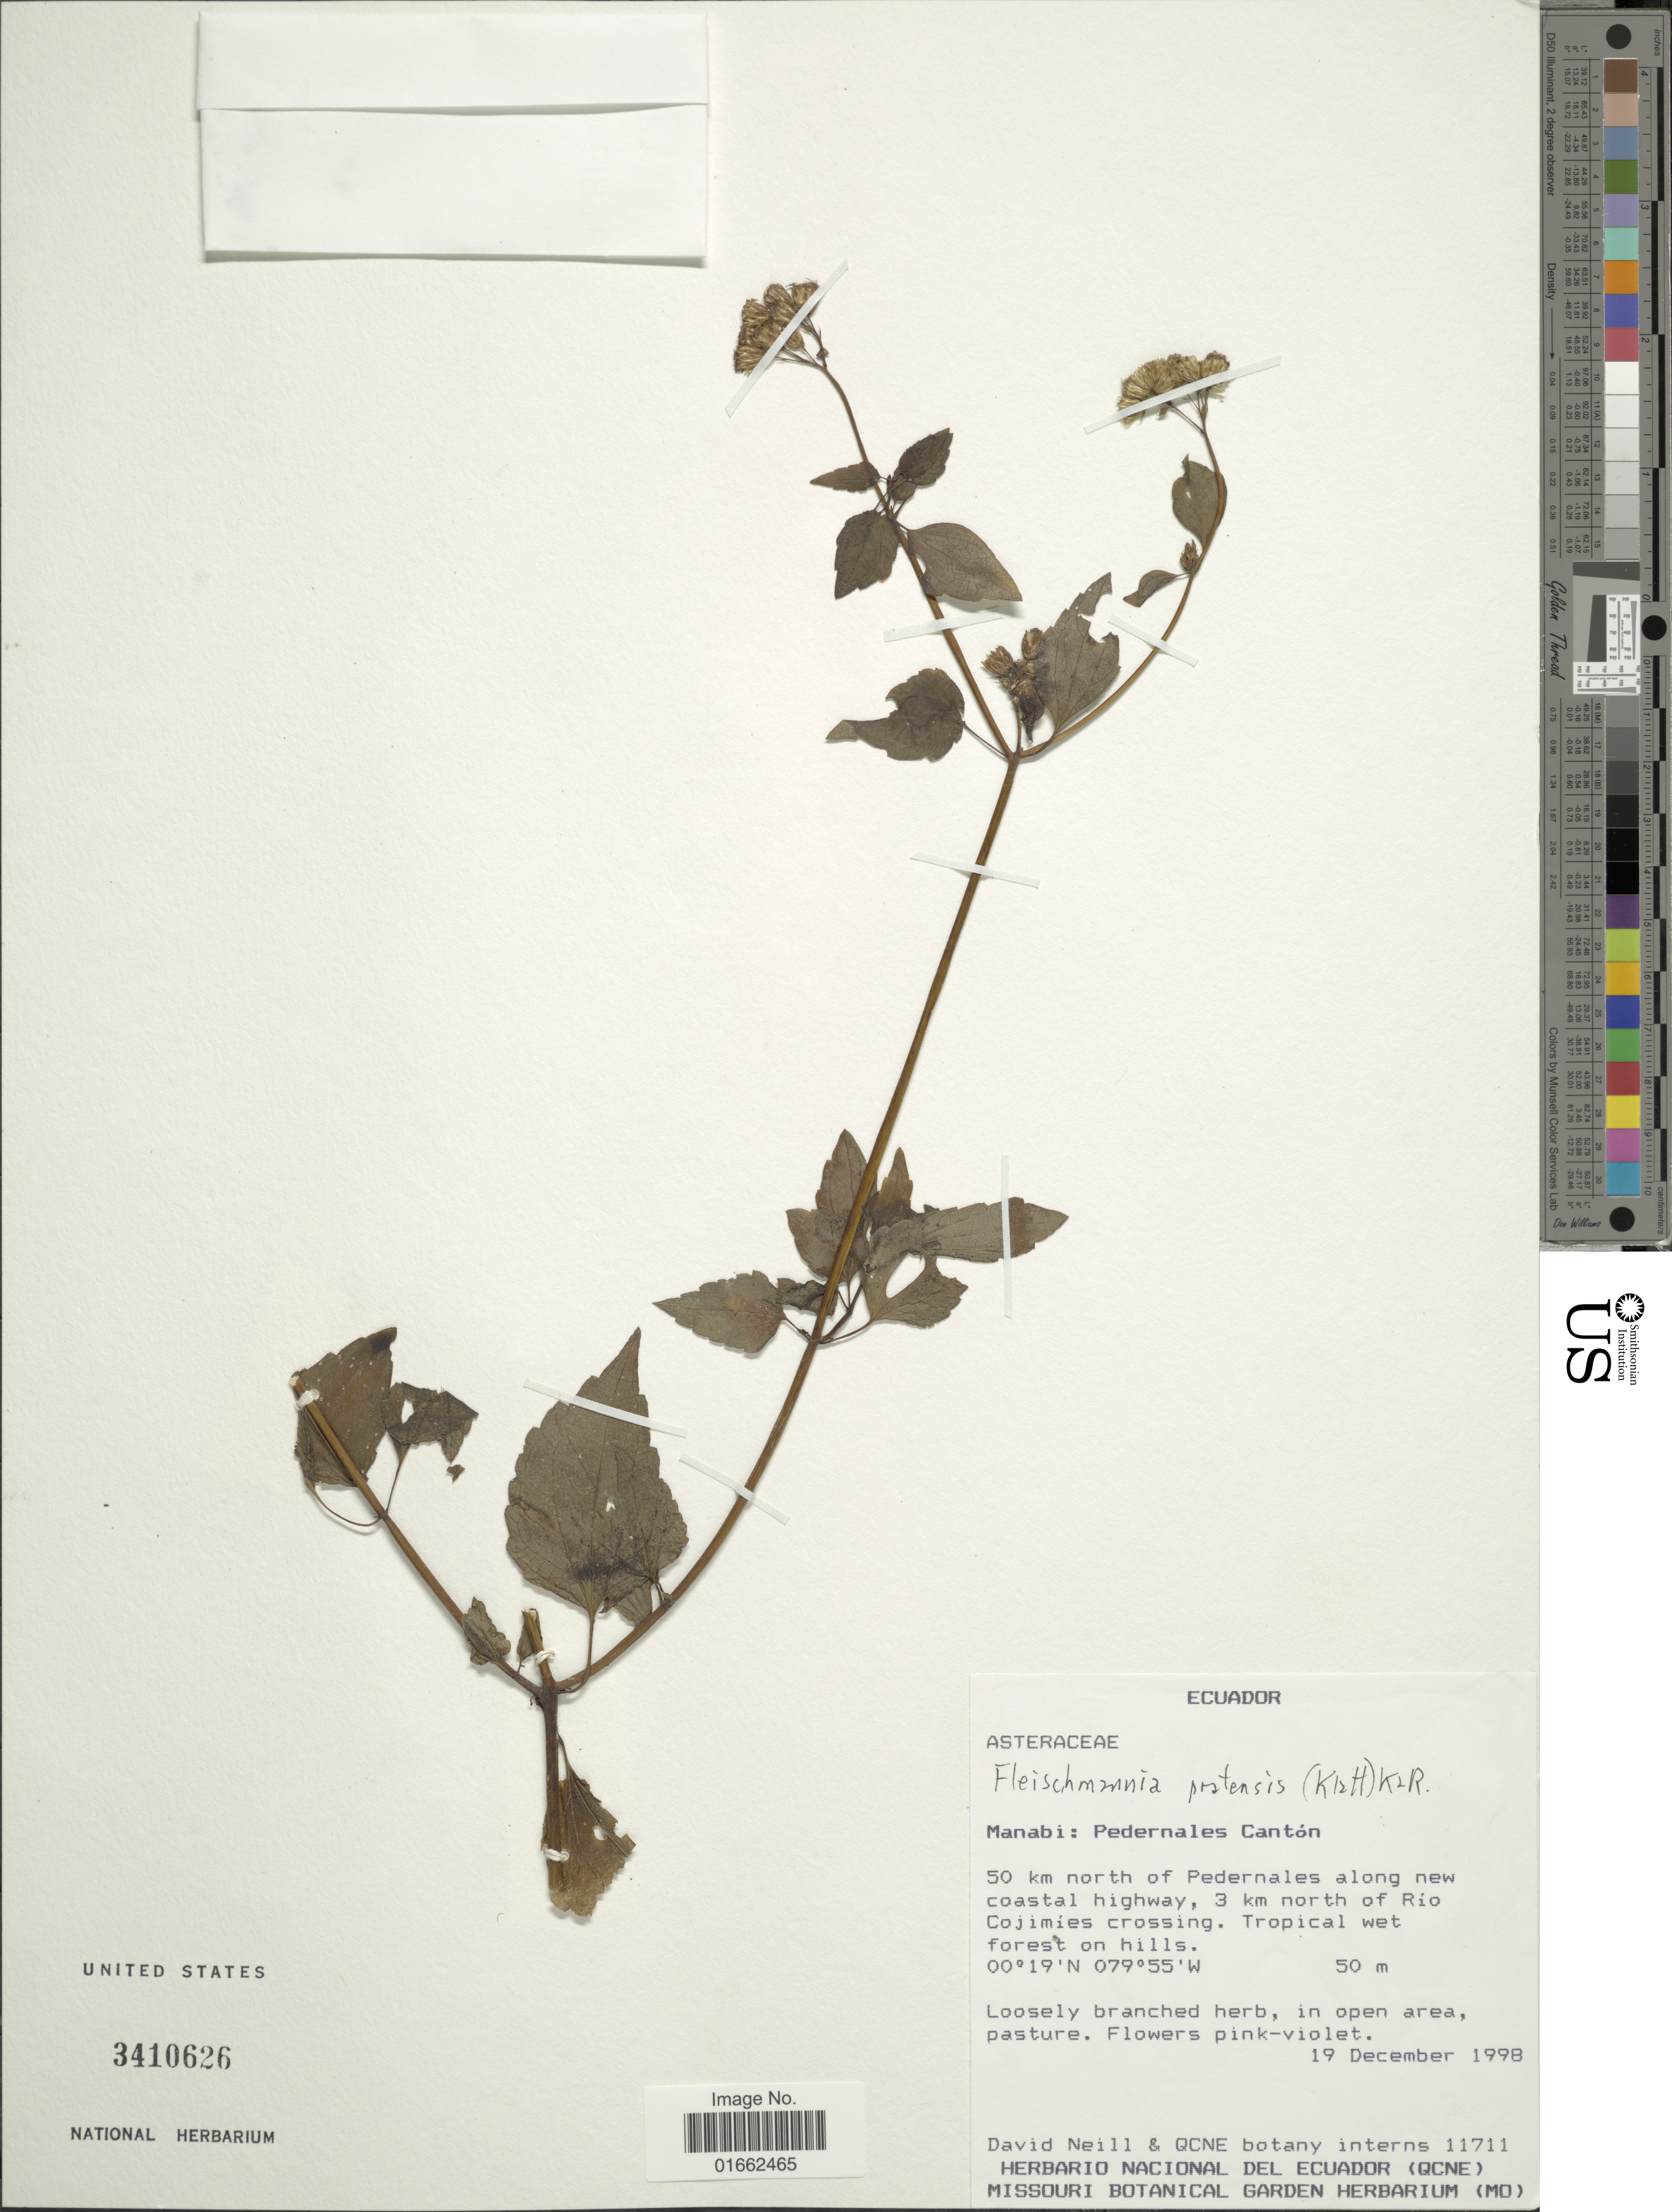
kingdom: Plantae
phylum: Tracheophyta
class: Magnoliopsida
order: Asterales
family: Asteraceae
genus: Fleischmannia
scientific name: Fleischmannia pratensis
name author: (Klatt) R.M. King & H. Rob.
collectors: D. A. Neill & QCNE botany interns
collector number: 11711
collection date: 1998-12-19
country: Ecuador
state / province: Manabí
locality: Manabi: Pedernales Cantón. 50 km north of Pedernales along new coastal highway, 3 km north of Rio Cojimíes crossing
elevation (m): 50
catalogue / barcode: US 3410626